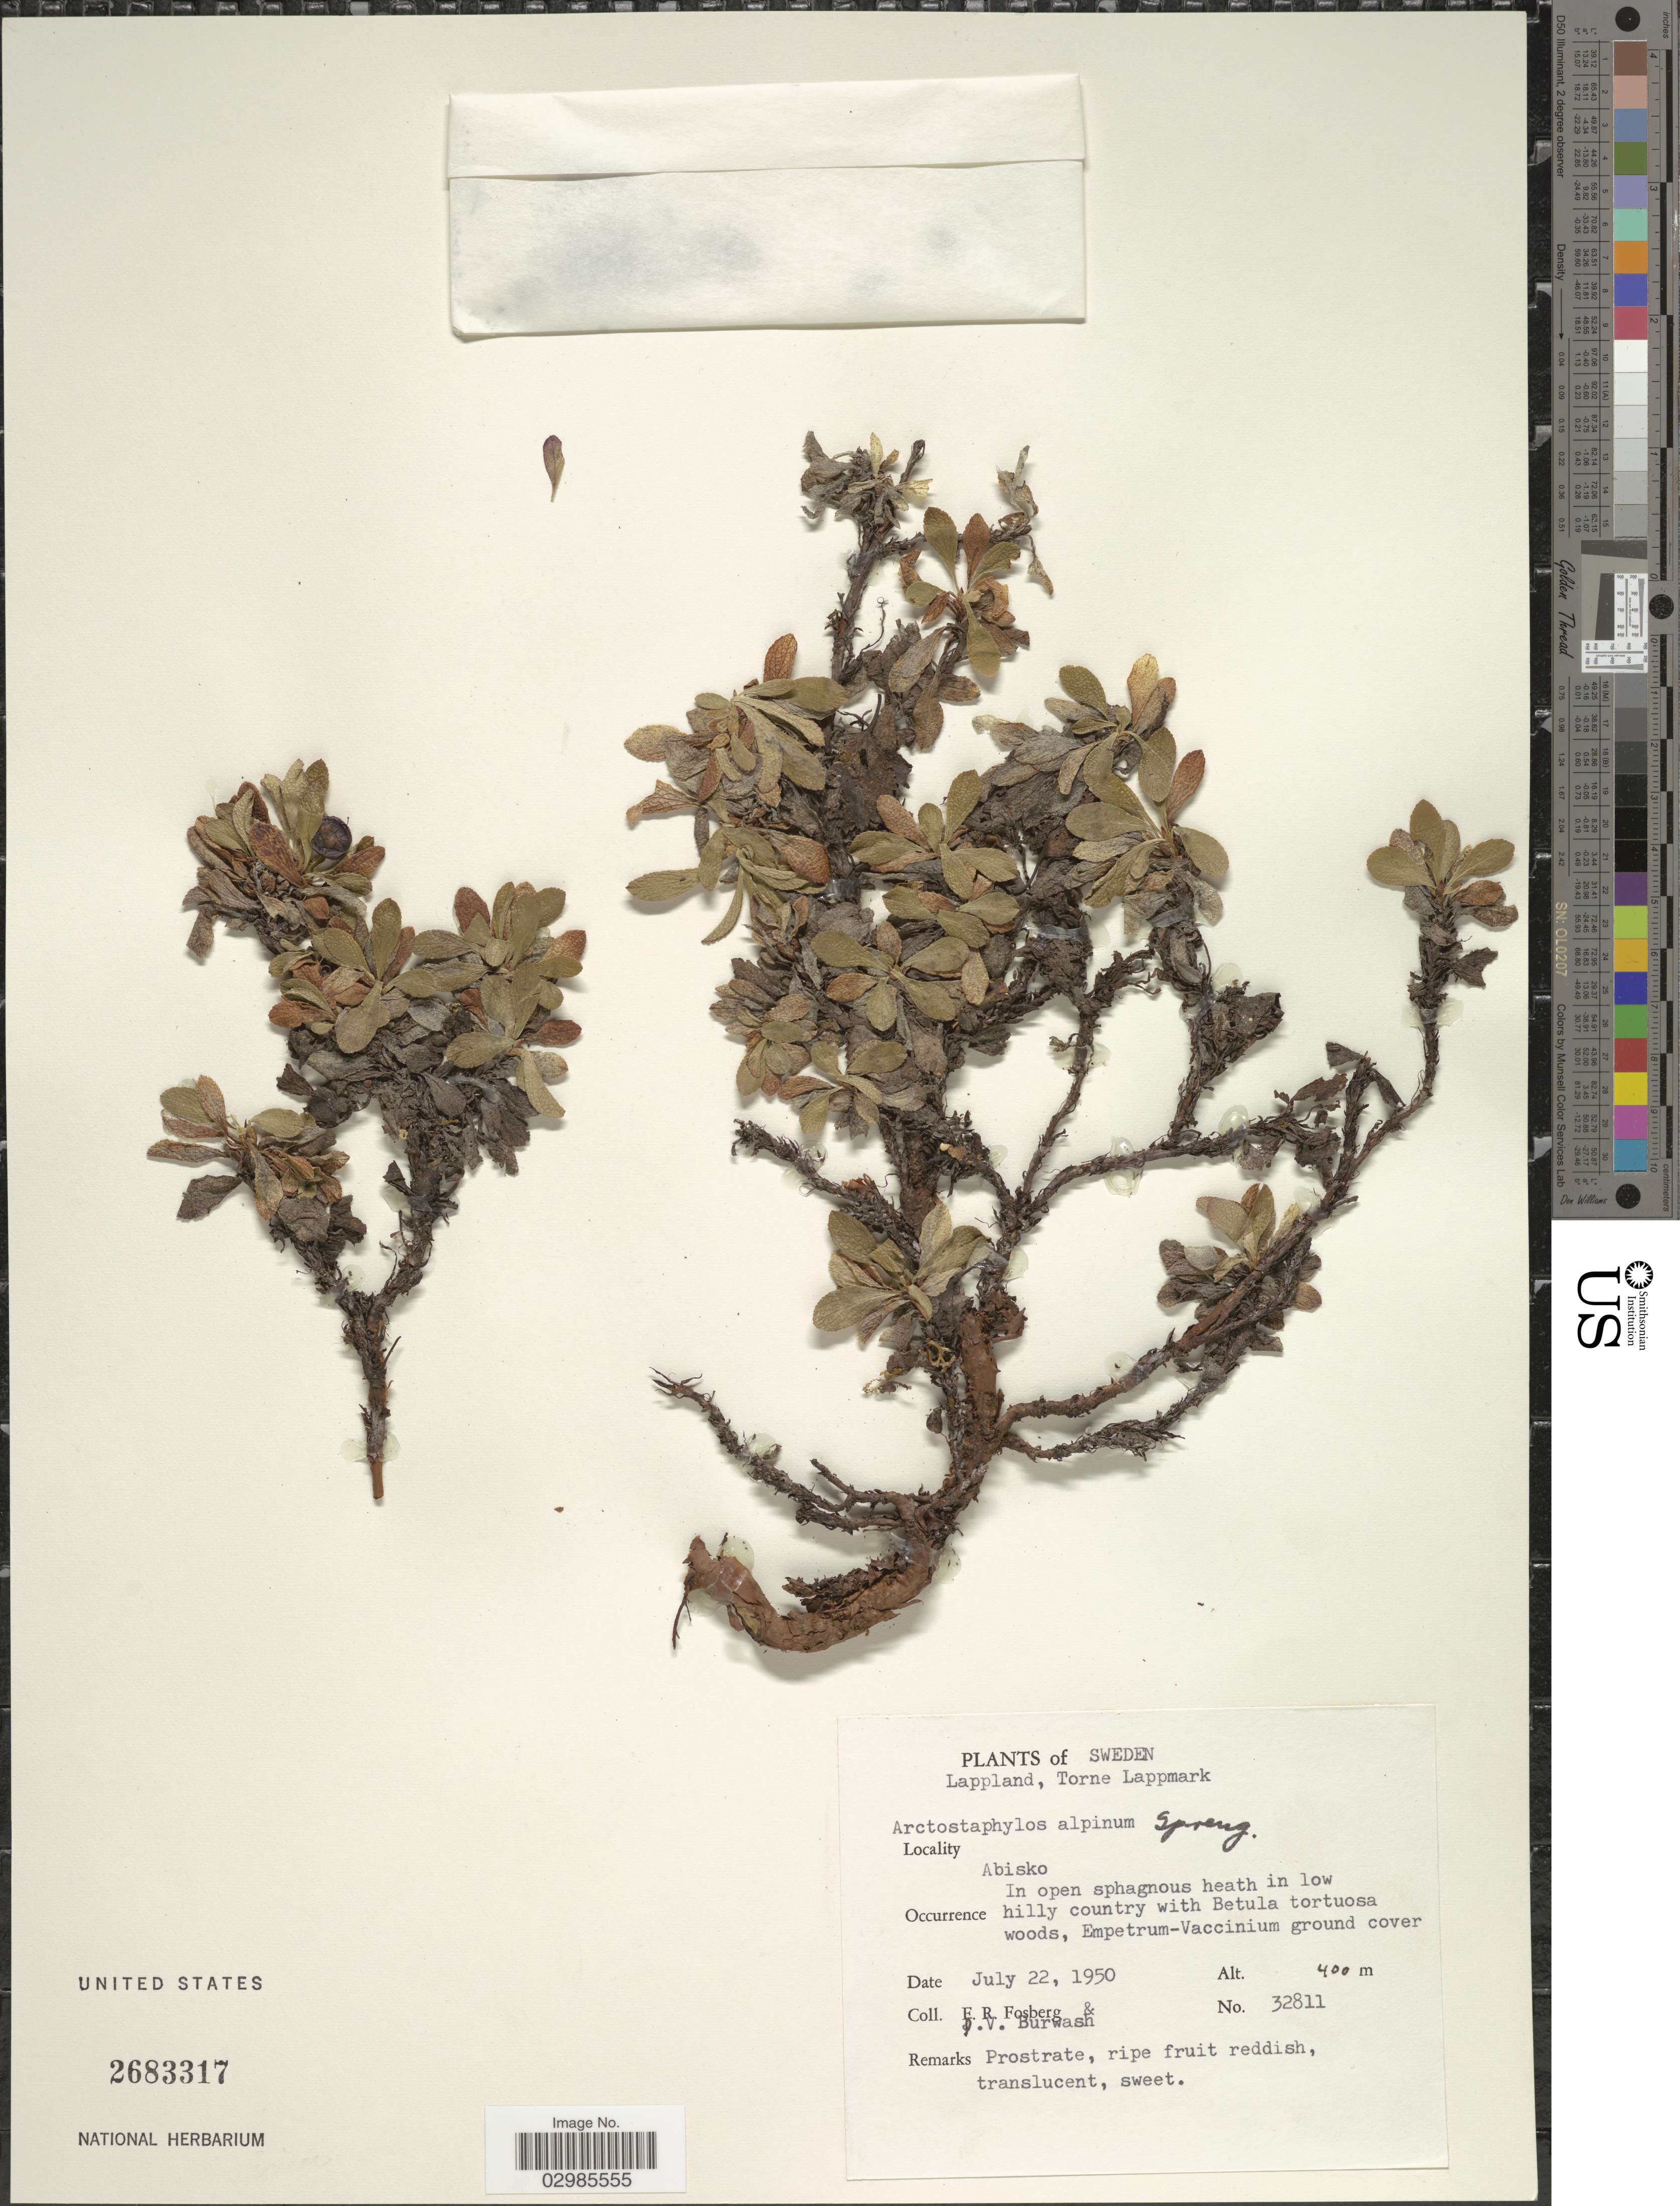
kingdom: Plantae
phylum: Tracheophyta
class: Magnoliopsida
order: Ericales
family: Ericaceae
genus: Arctostaphylos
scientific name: Arctostaphylos alpina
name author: (L.) Spreng.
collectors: F. R. Fosberg & J. Burwash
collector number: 32811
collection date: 1950-07-22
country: Sweden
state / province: Norrbotten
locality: Lappland, Torne Lappmark, Abisko.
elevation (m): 400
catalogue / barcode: US 2683317